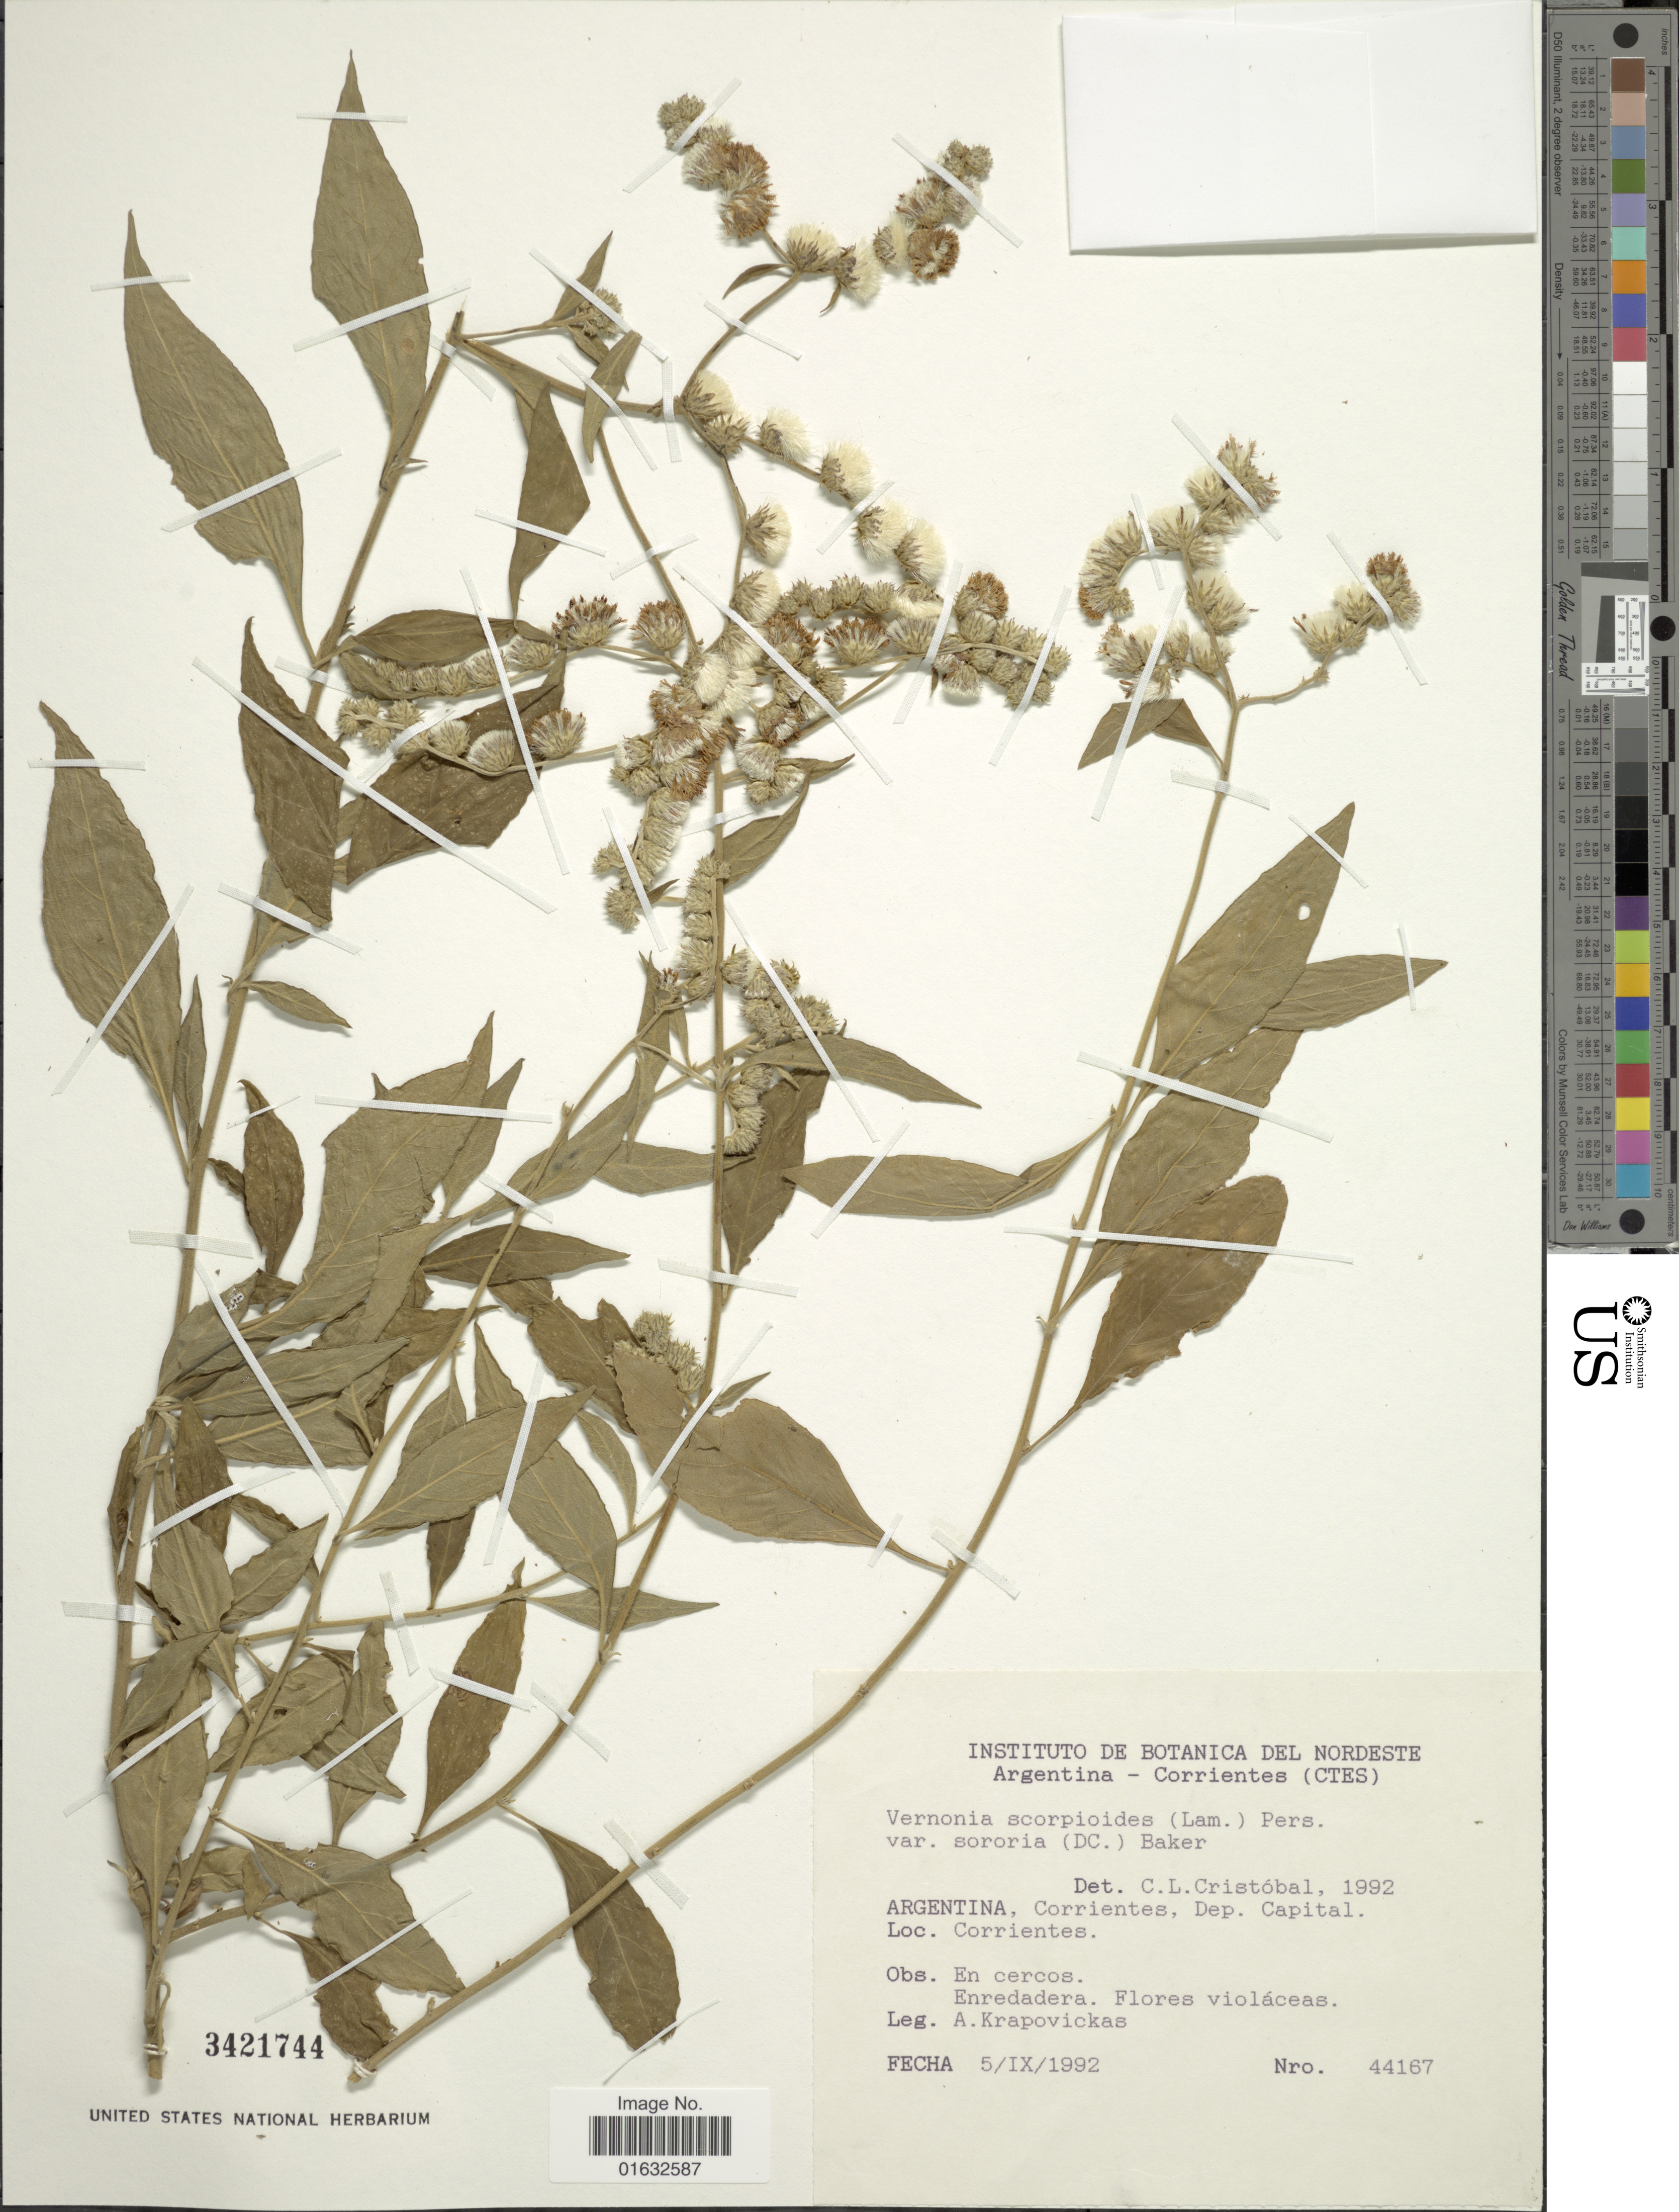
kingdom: Plantae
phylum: Tracheophyta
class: Magnoliopsida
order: Asterales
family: Asteraceae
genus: Cyrtocymura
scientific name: Cyrtocymura scorpioides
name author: (Lam.) H. Rob.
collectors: A. Krapovickas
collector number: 44167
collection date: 1992-09-05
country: Argentina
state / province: Corrientes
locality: Dep. Capital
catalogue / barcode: US 3421744